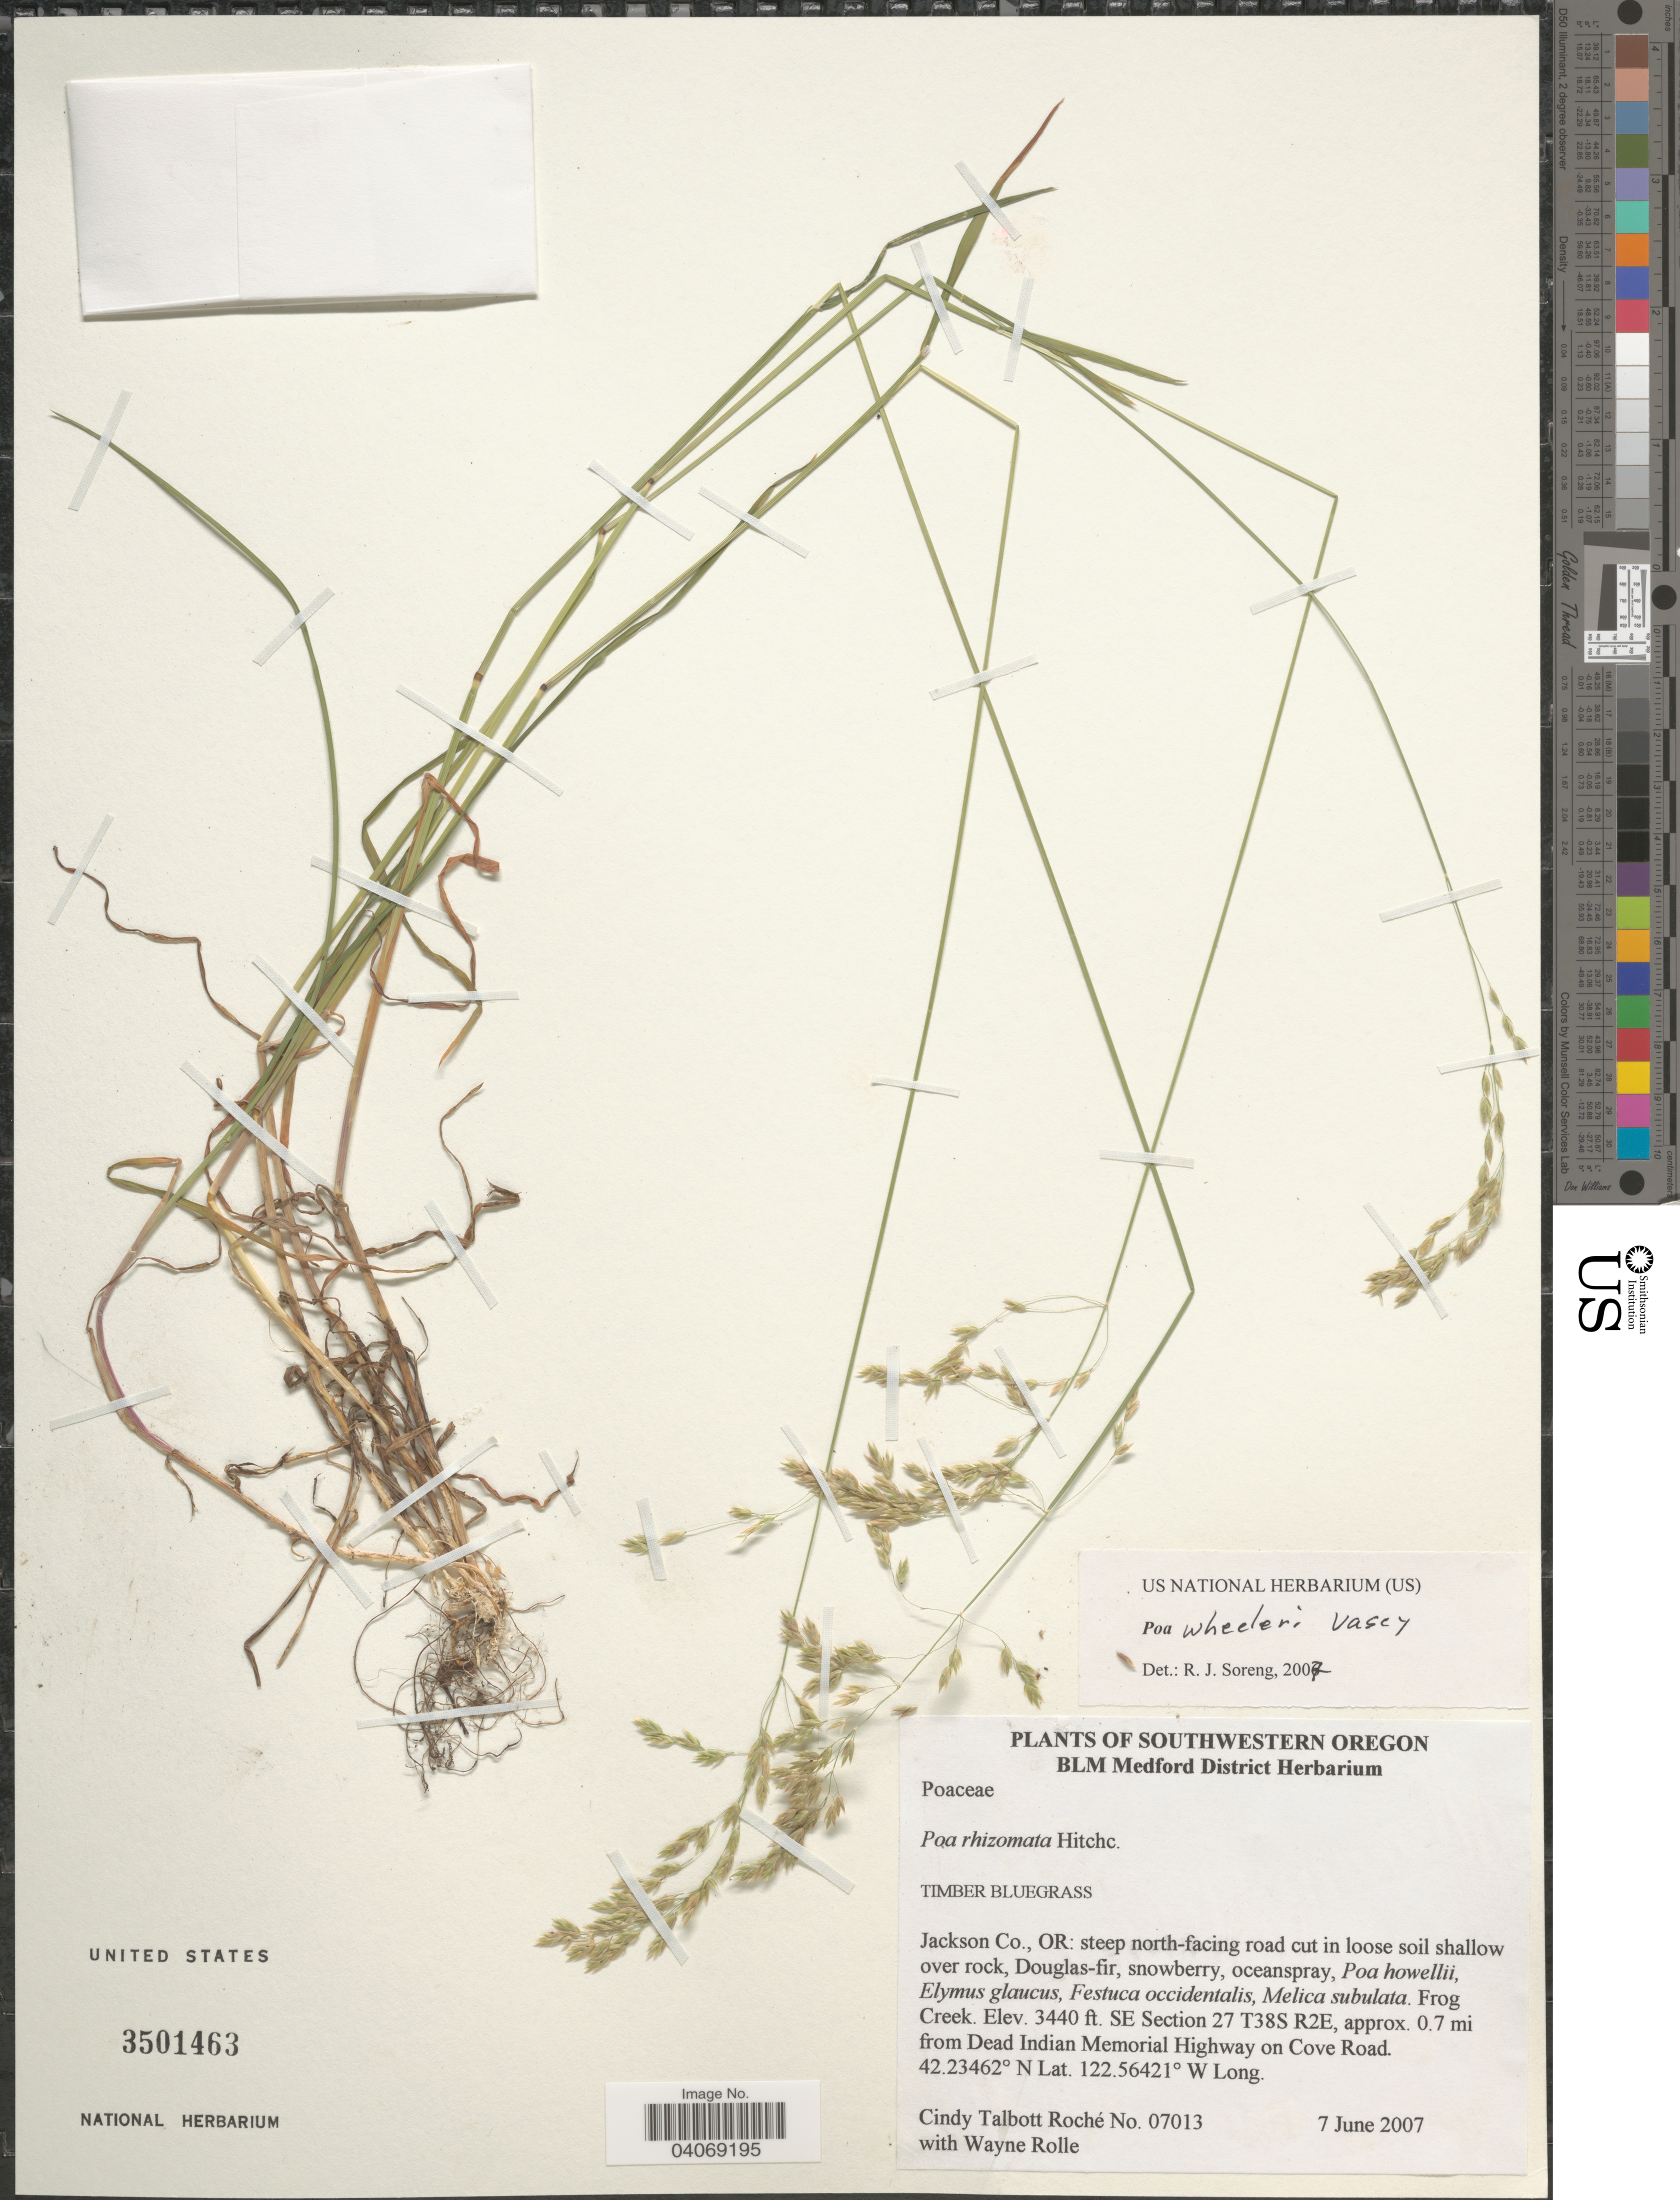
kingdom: Plantae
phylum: Tracheophyta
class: Liliopsida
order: Poales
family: Poaceae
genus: Poa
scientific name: Poa wheeleri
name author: Vasey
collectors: C. Roché & W. Rolle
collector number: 07013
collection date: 2007-06-07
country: United States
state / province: Oregon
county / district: Jackson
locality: Southwestern Oregon. Jackson Co., steep north-facing road cut in loose soil shallow over rock, Douglas-fir, snowberry, oceanspray. Frog Creek. SE Section 27 T38S R2E, approx. 0.7 mi from Dead Indian Memorial Highway on Cove Road.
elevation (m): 1049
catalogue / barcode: US 3501463